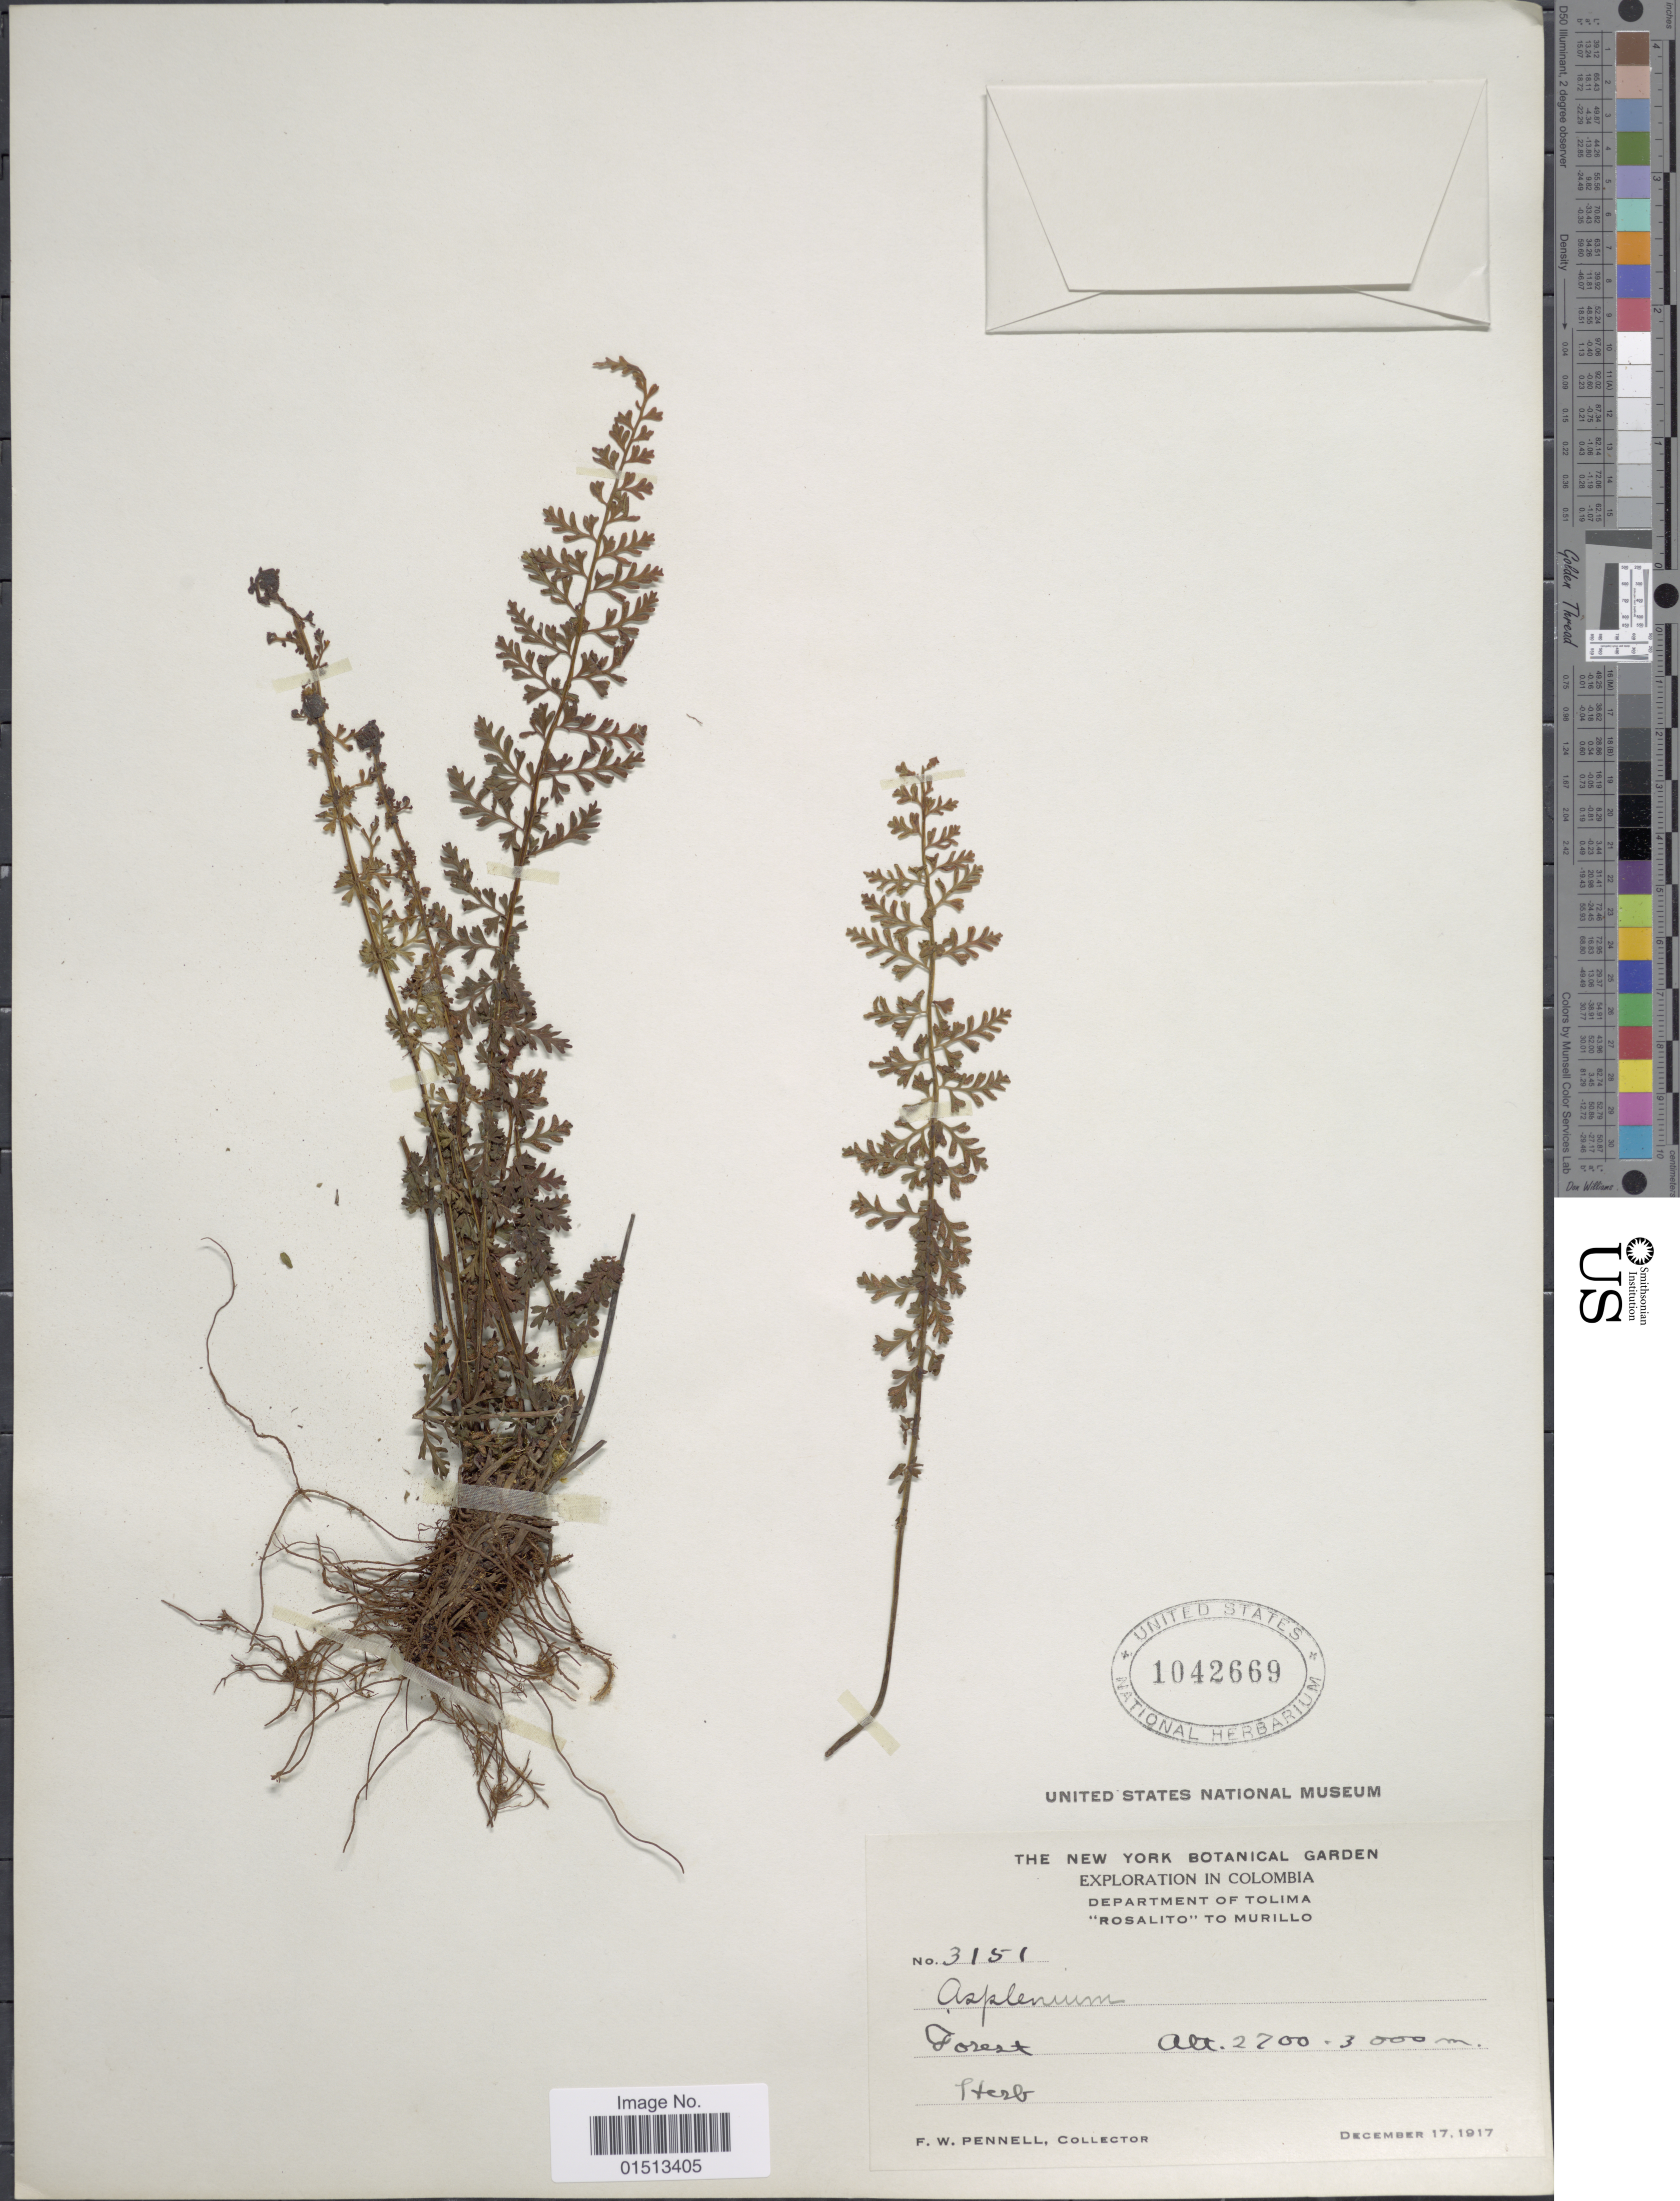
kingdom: Plantae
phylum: Tracheophyta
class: Polypodiopsida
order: Polypodiales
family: Aspleniaceae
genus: Asplenium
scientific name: Asplenium sp.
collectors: F. W. Pennell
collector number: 3151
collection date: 1917-12-17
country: Colombia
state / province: Tolima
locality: Rosalito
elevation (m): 2700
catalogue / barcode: US 1042669